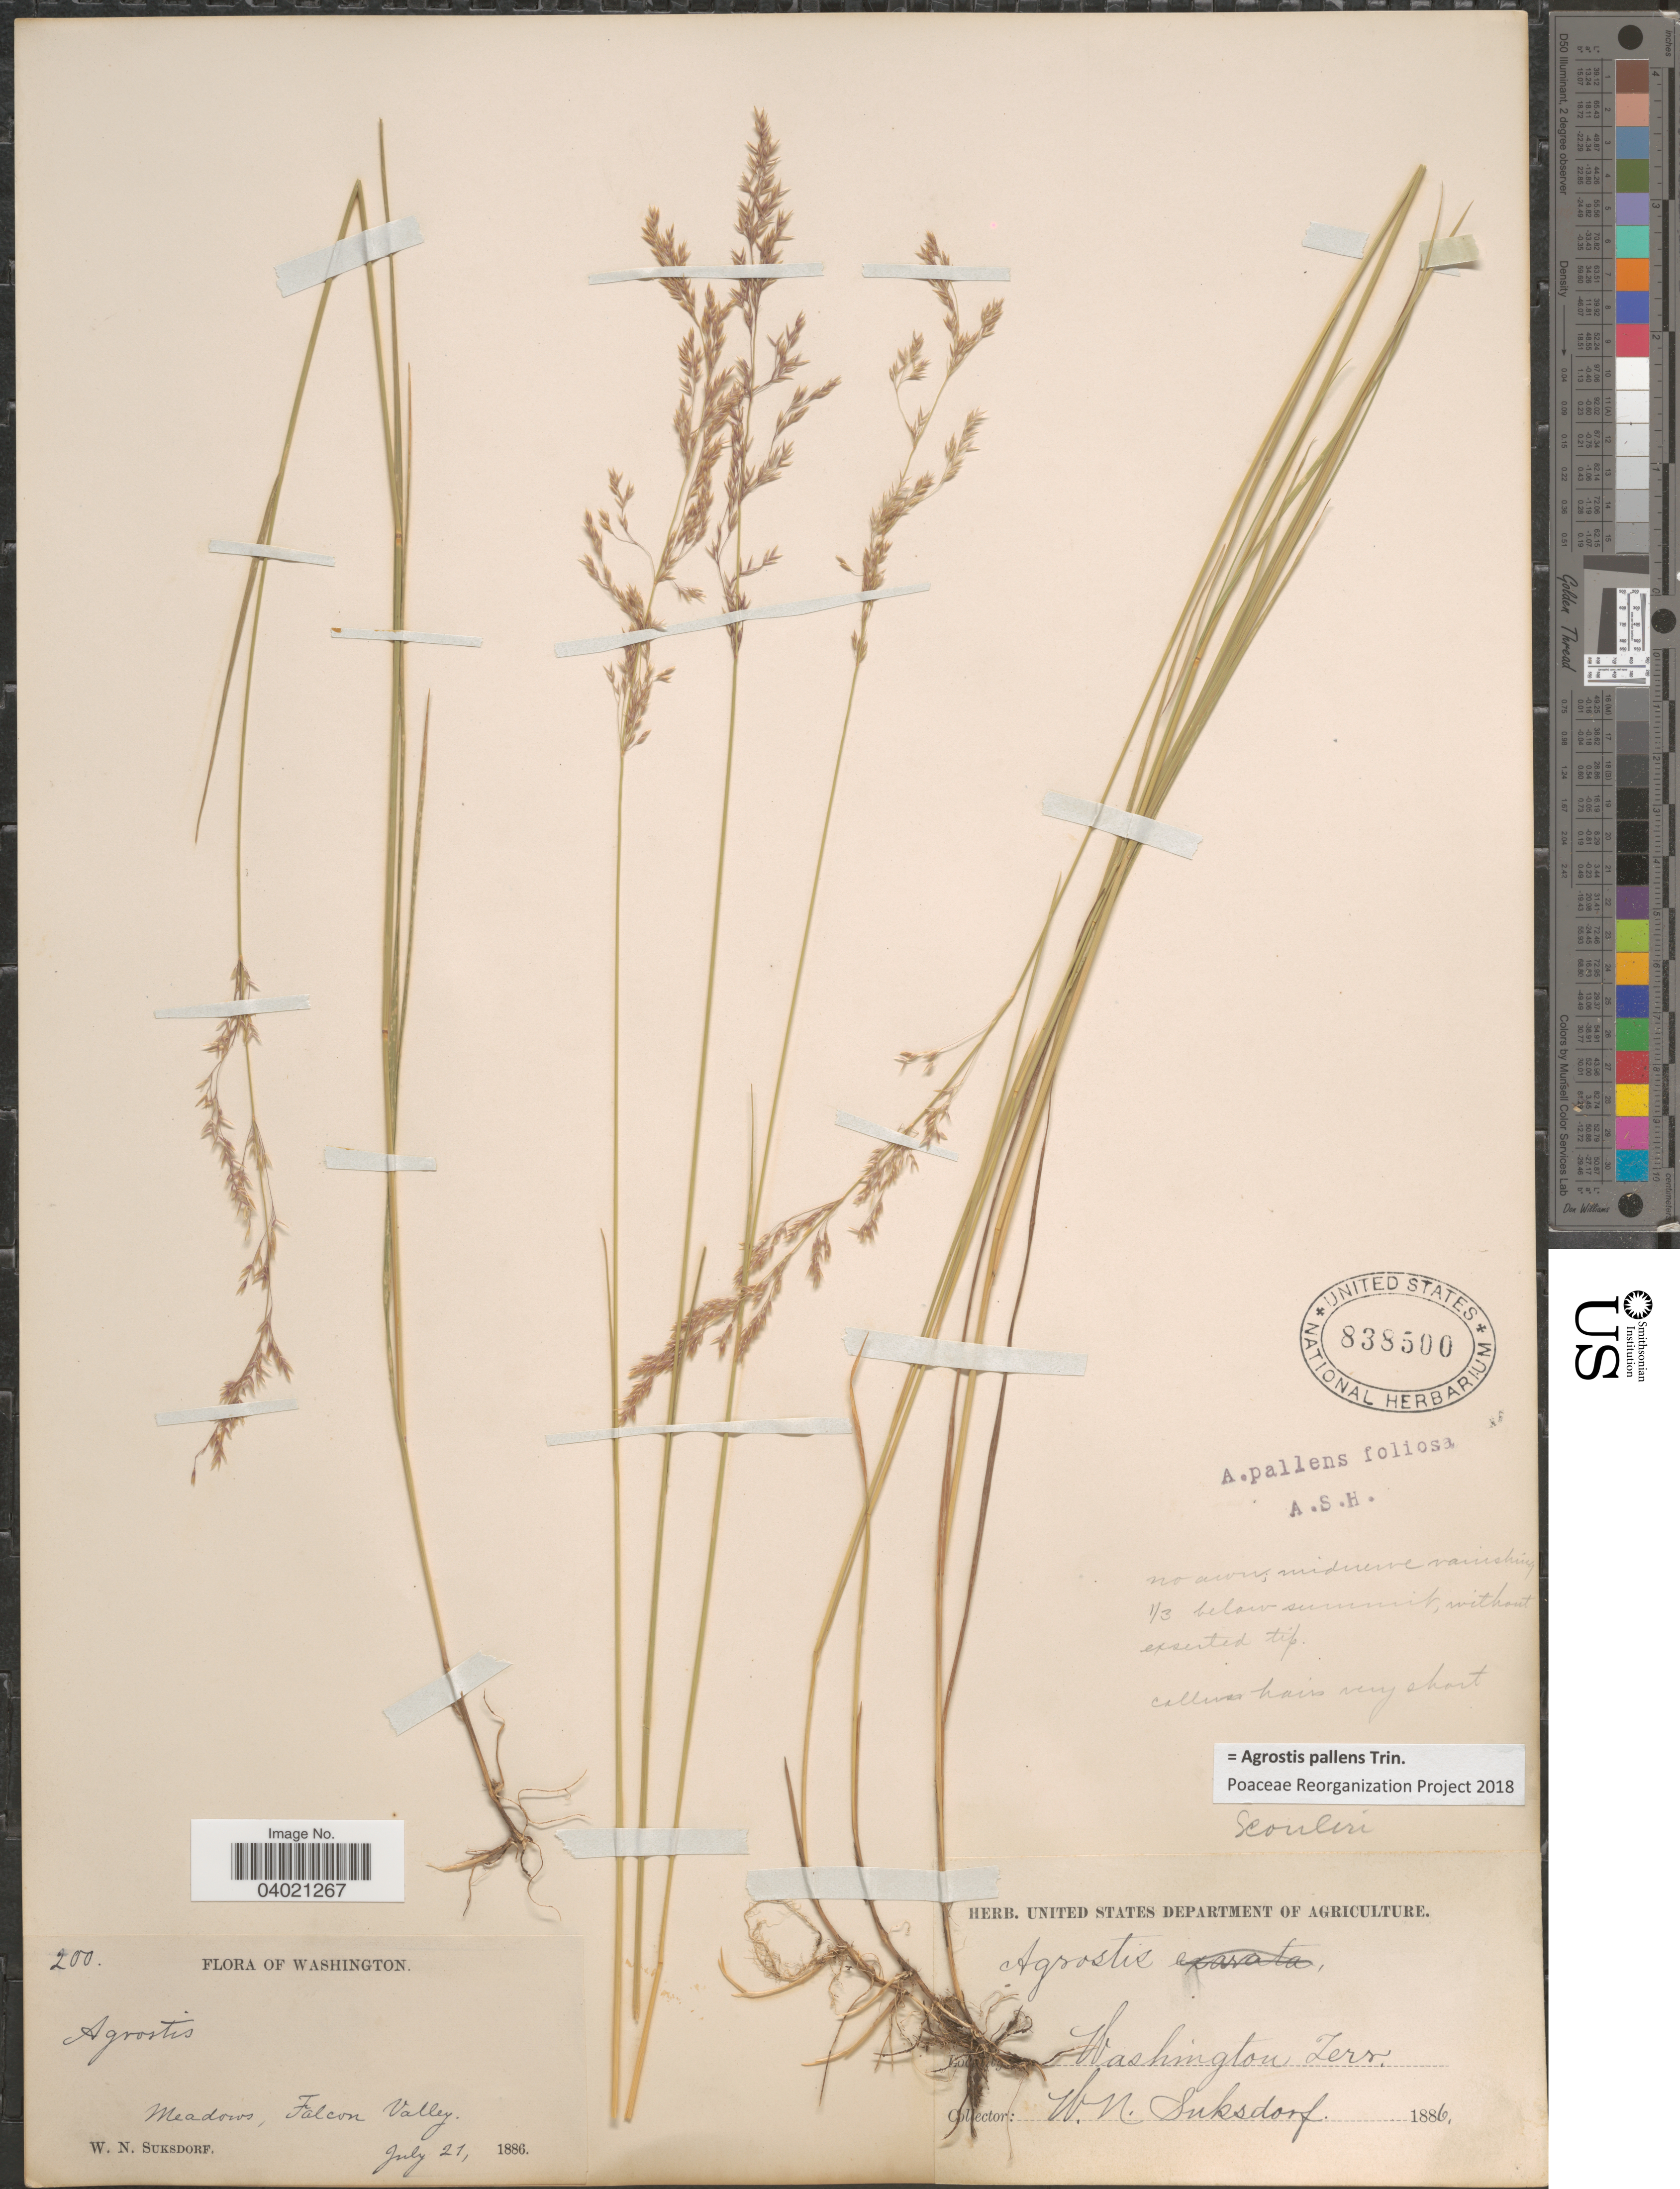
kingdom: Plantae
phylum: Tracheophyta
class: Liliopsida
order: Poales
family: Poaceae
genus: Agrostis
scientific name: Agrostis pallens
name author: Trin.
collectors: W. N. Suksdorf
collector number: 200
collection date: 1886-07-21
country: United States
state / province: Washington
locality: Falcon Valley. Washington Terr.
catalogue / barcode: US 838500